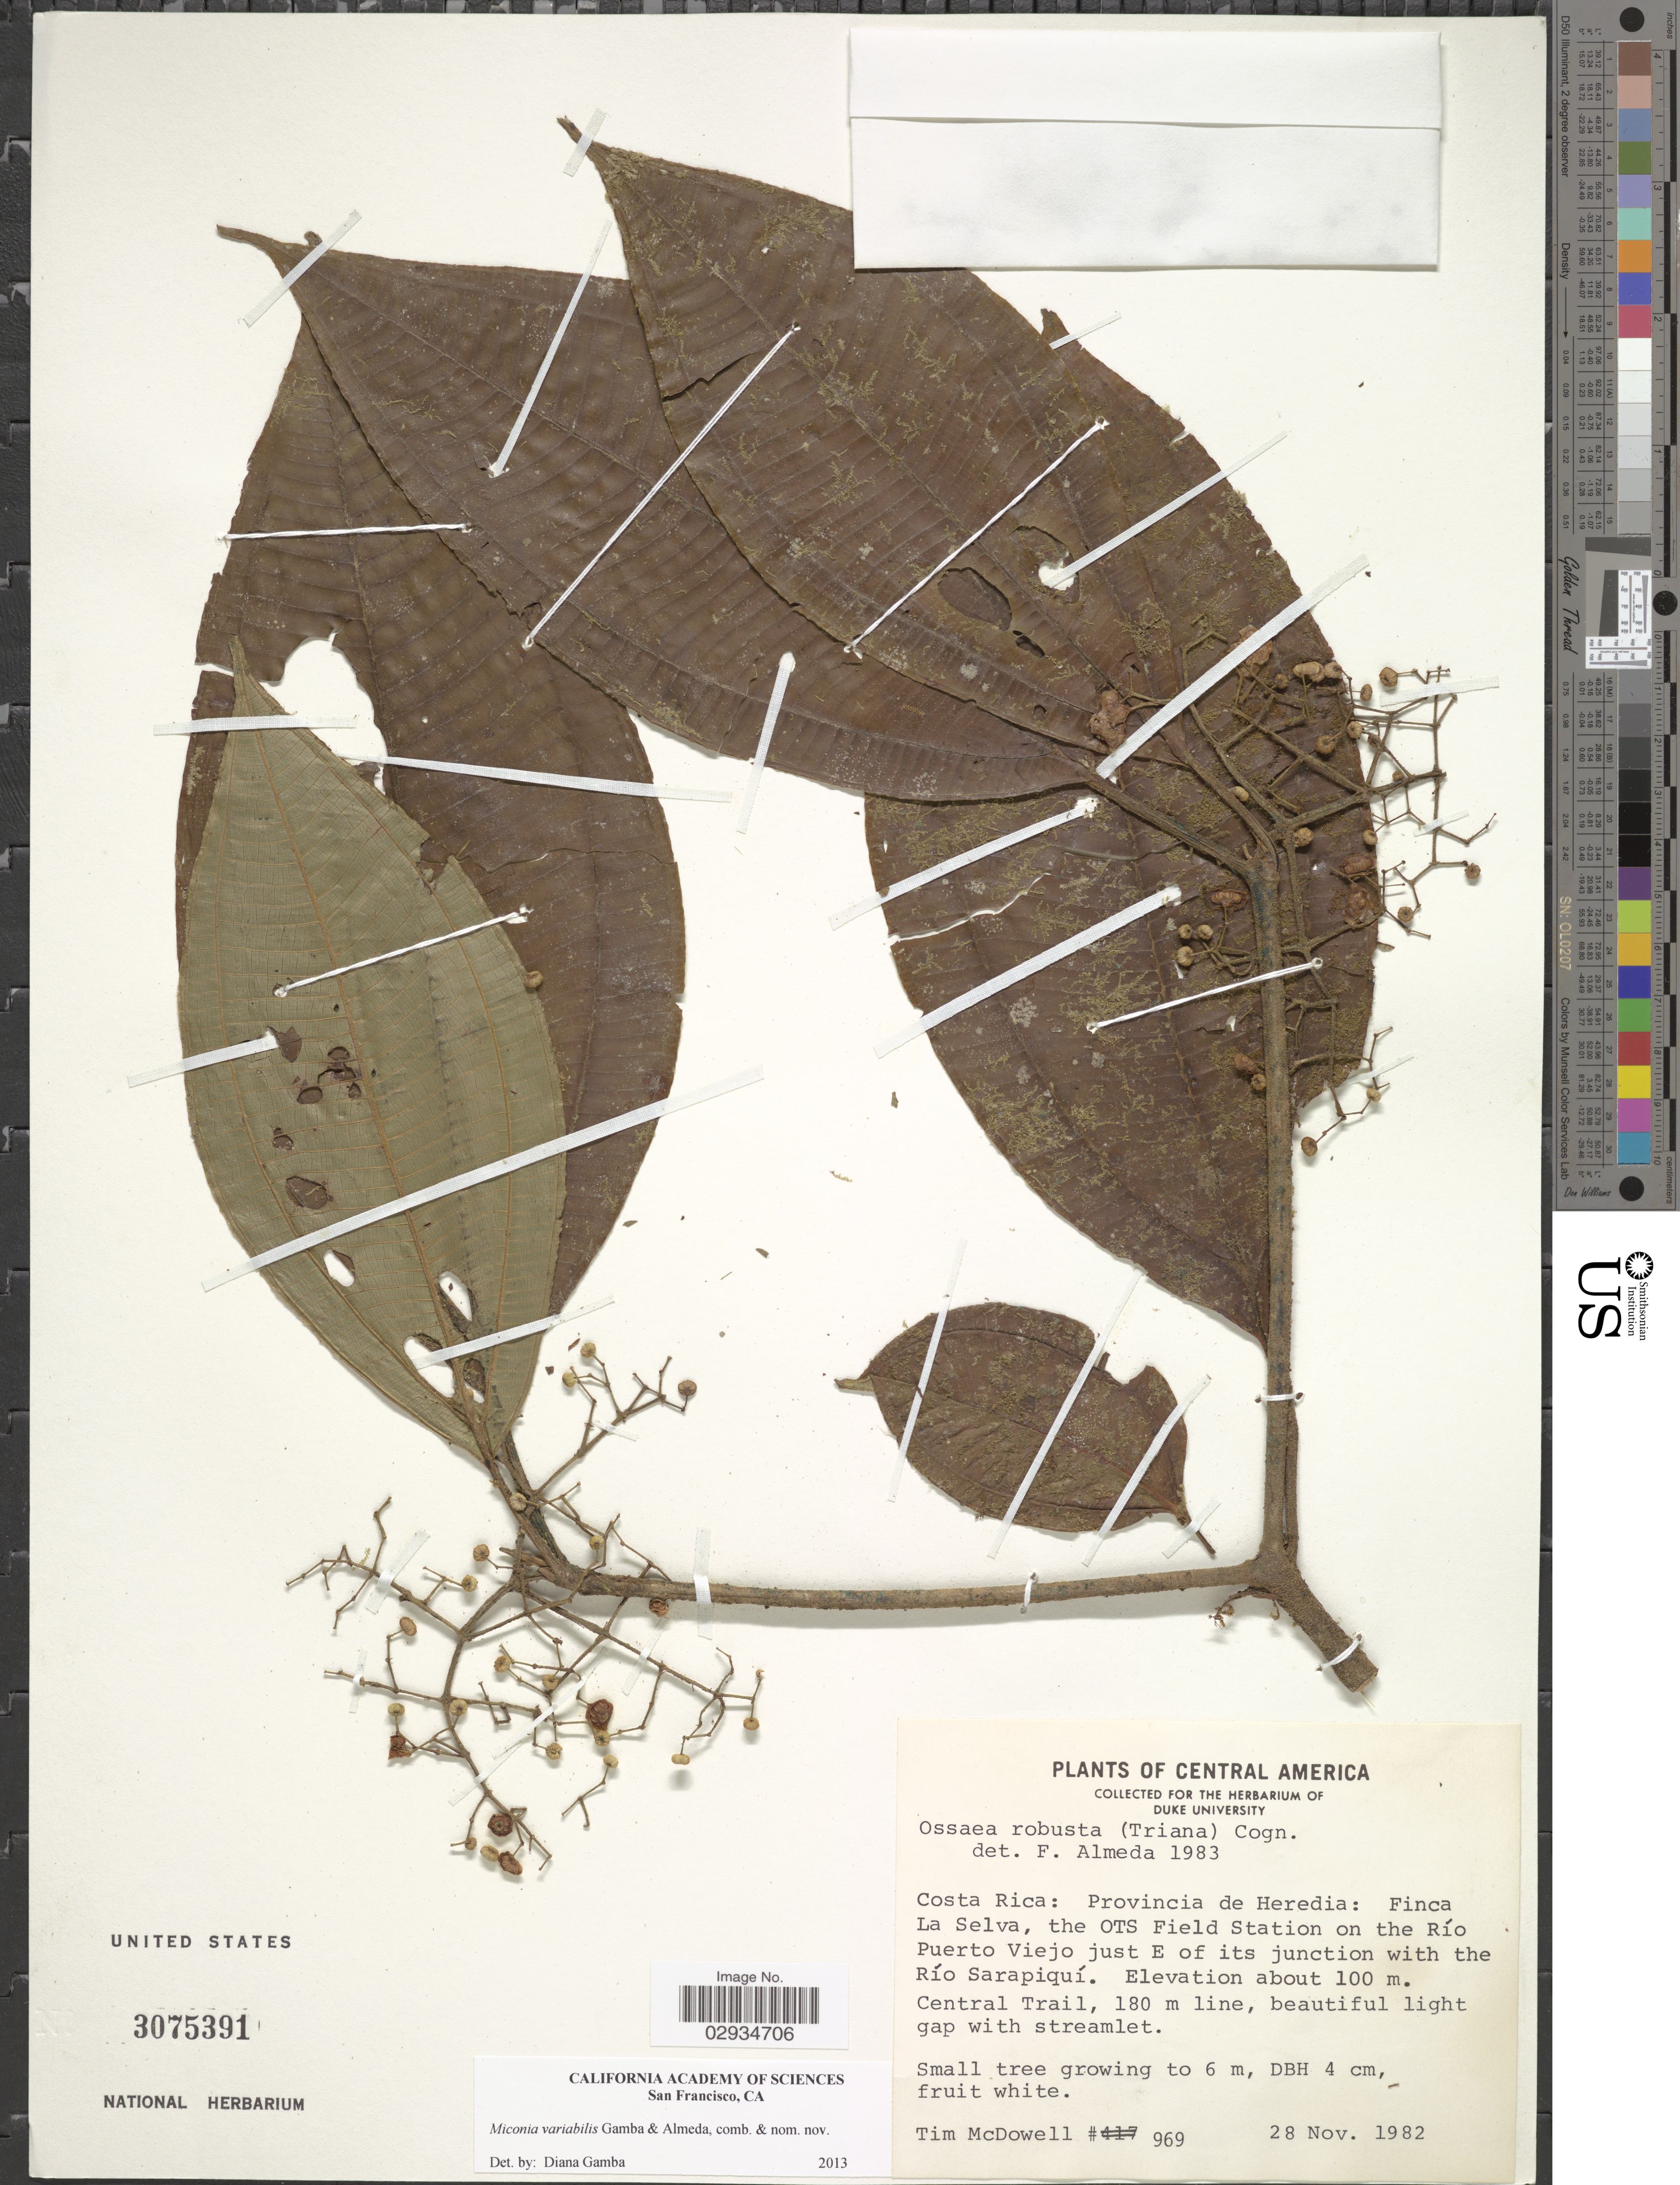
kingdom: Plantae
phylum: Tracheophyta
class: Magnoliopsida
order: Myrtales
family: Melastomataceae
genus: Miconia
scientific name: Miconia variabilis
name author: Gamba & Almeda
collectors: T. McDowell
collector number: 969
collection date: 1982-11-28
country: Costa Rica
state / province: Heredia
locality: Finca La Selva, the OTS Field Station on the Río Puerto Viejo just E of its junction with the Río Sarapiquí. Central Trail, 180 m line, beautiful light gap with streamlet.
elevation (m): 100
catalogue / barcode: US 3075391